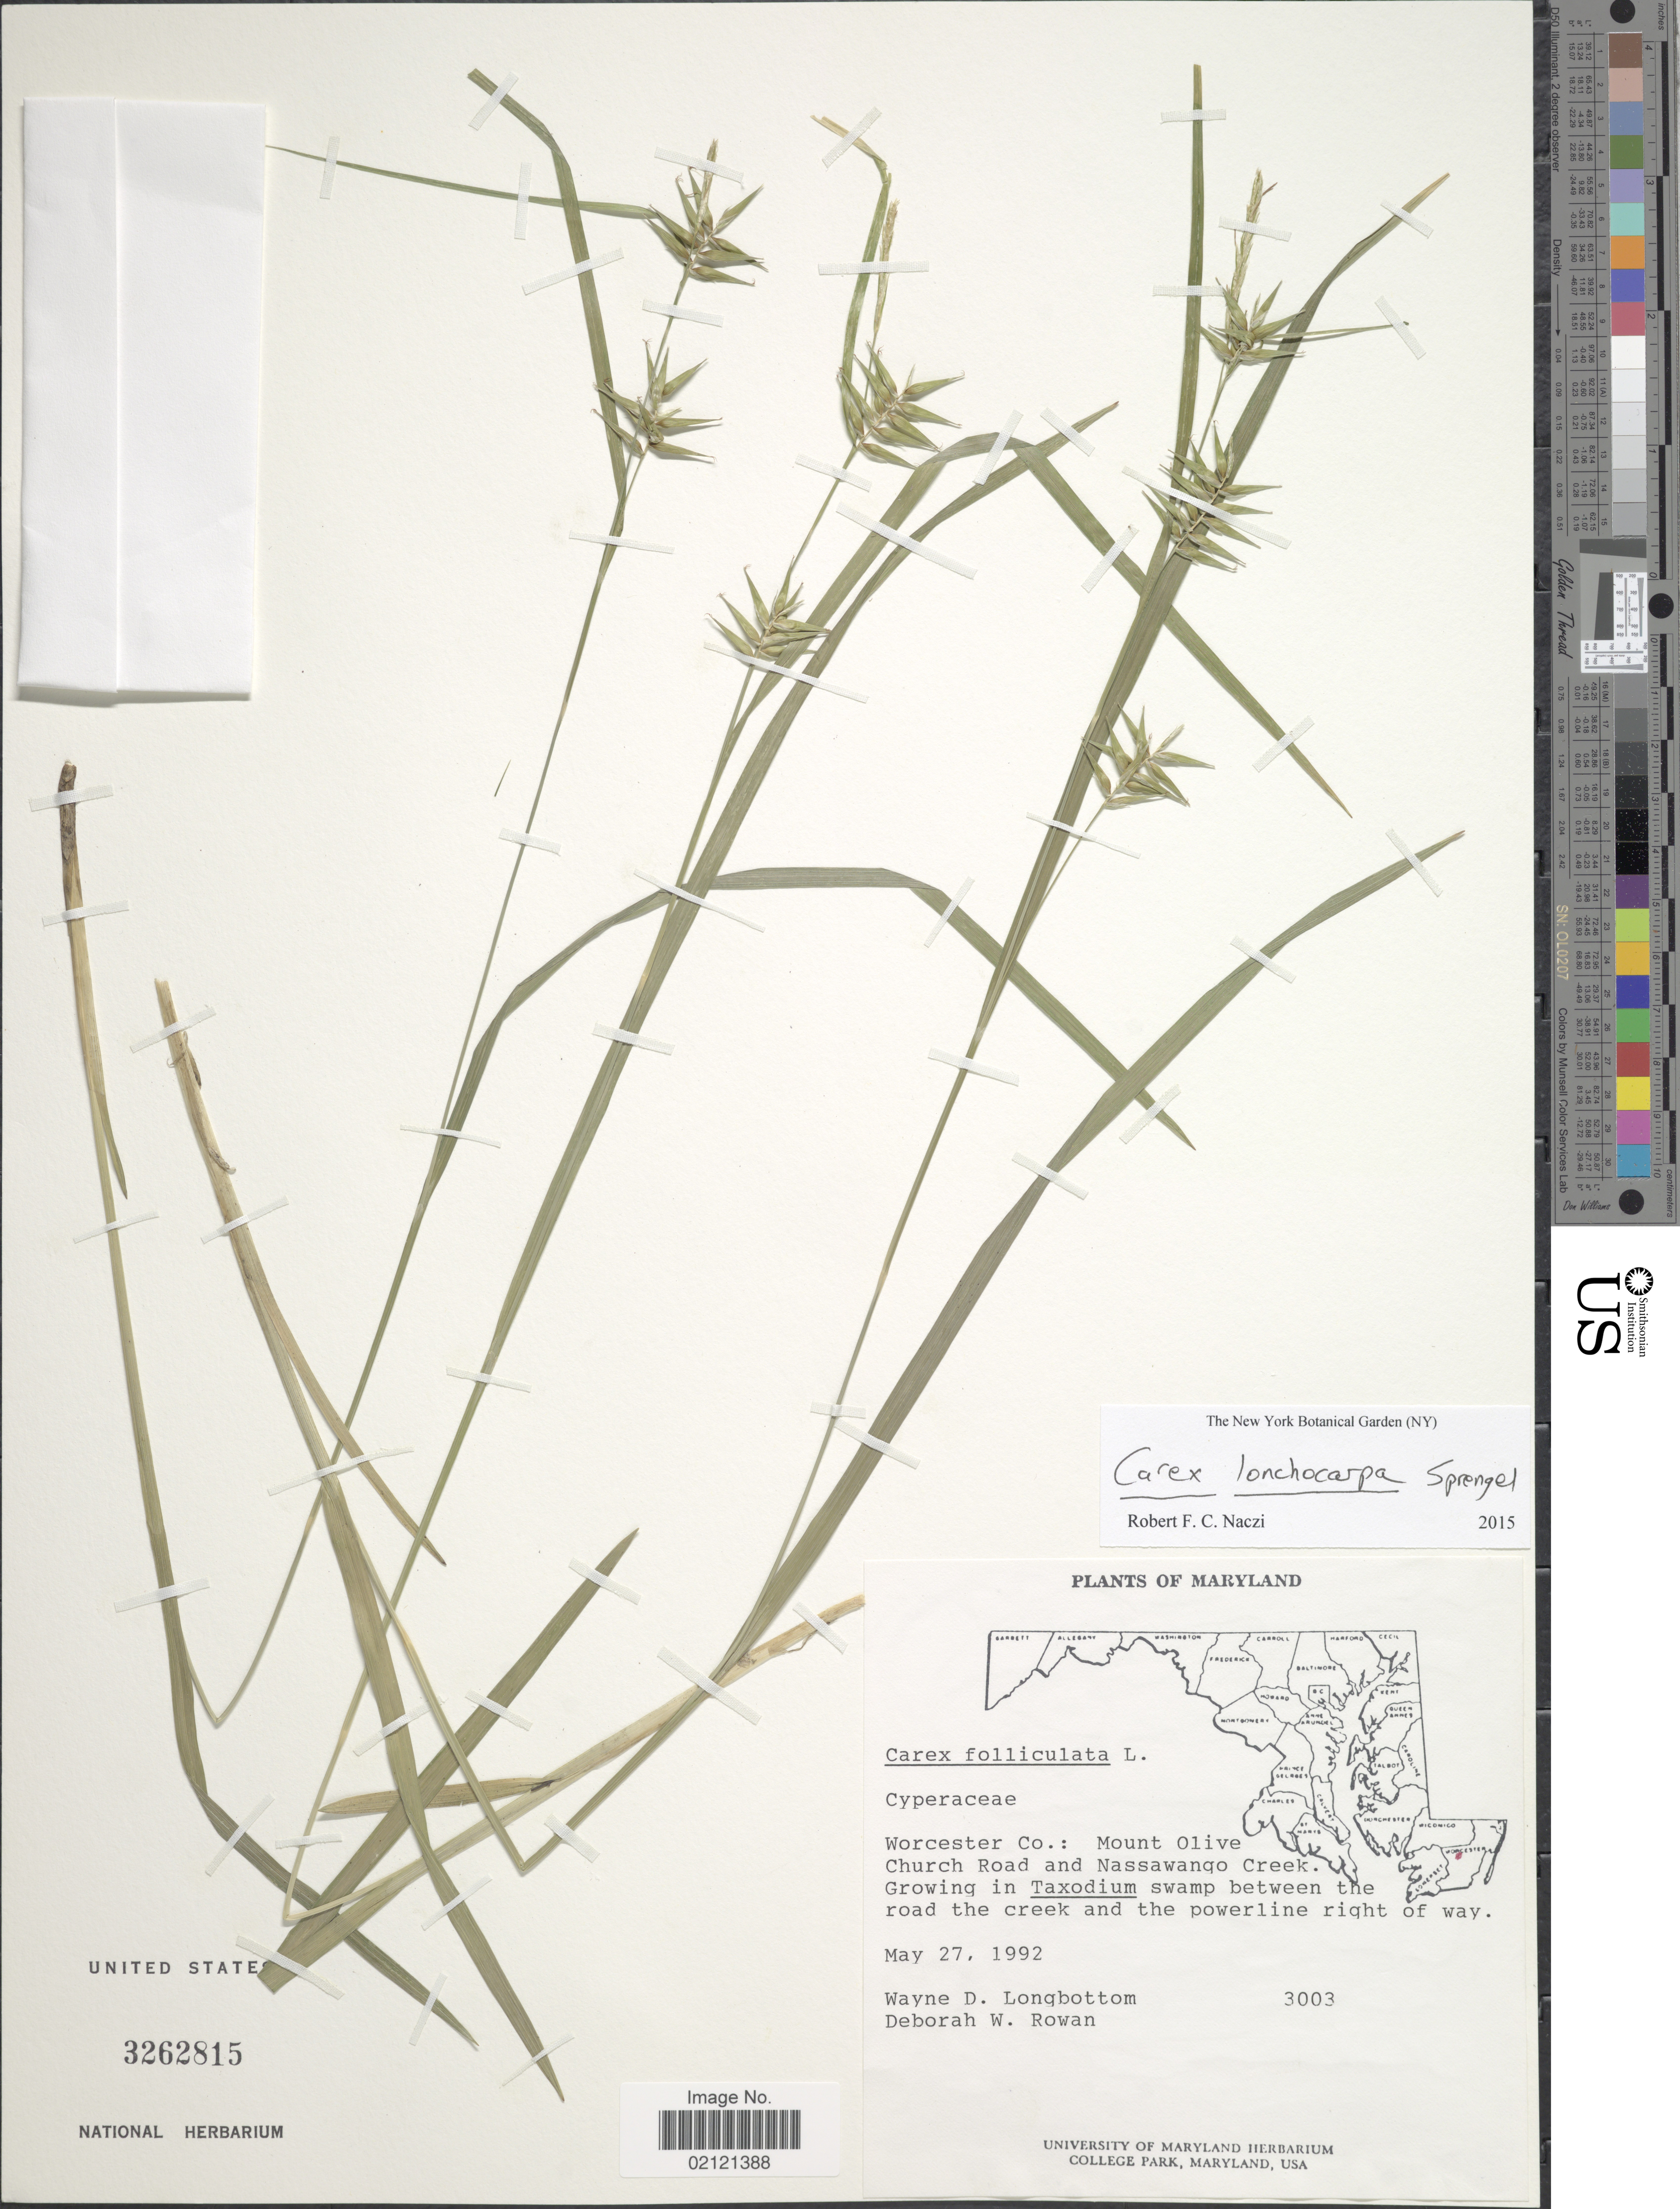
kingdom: Plantae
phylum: Tracheophyta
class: Liliopsida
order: Poales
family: Cyperaceae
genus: Carex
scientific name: Carex lonchocarpa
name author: Willd. ex Spreng.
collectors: W. D. Longbottom & D. Rowan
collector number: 3003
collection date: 1992-05-27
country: United States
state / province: Maryland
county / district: Worcester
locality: Worcester Co.: Mount Olive Church Road and Nassawango Creek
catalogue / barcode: US 3262815